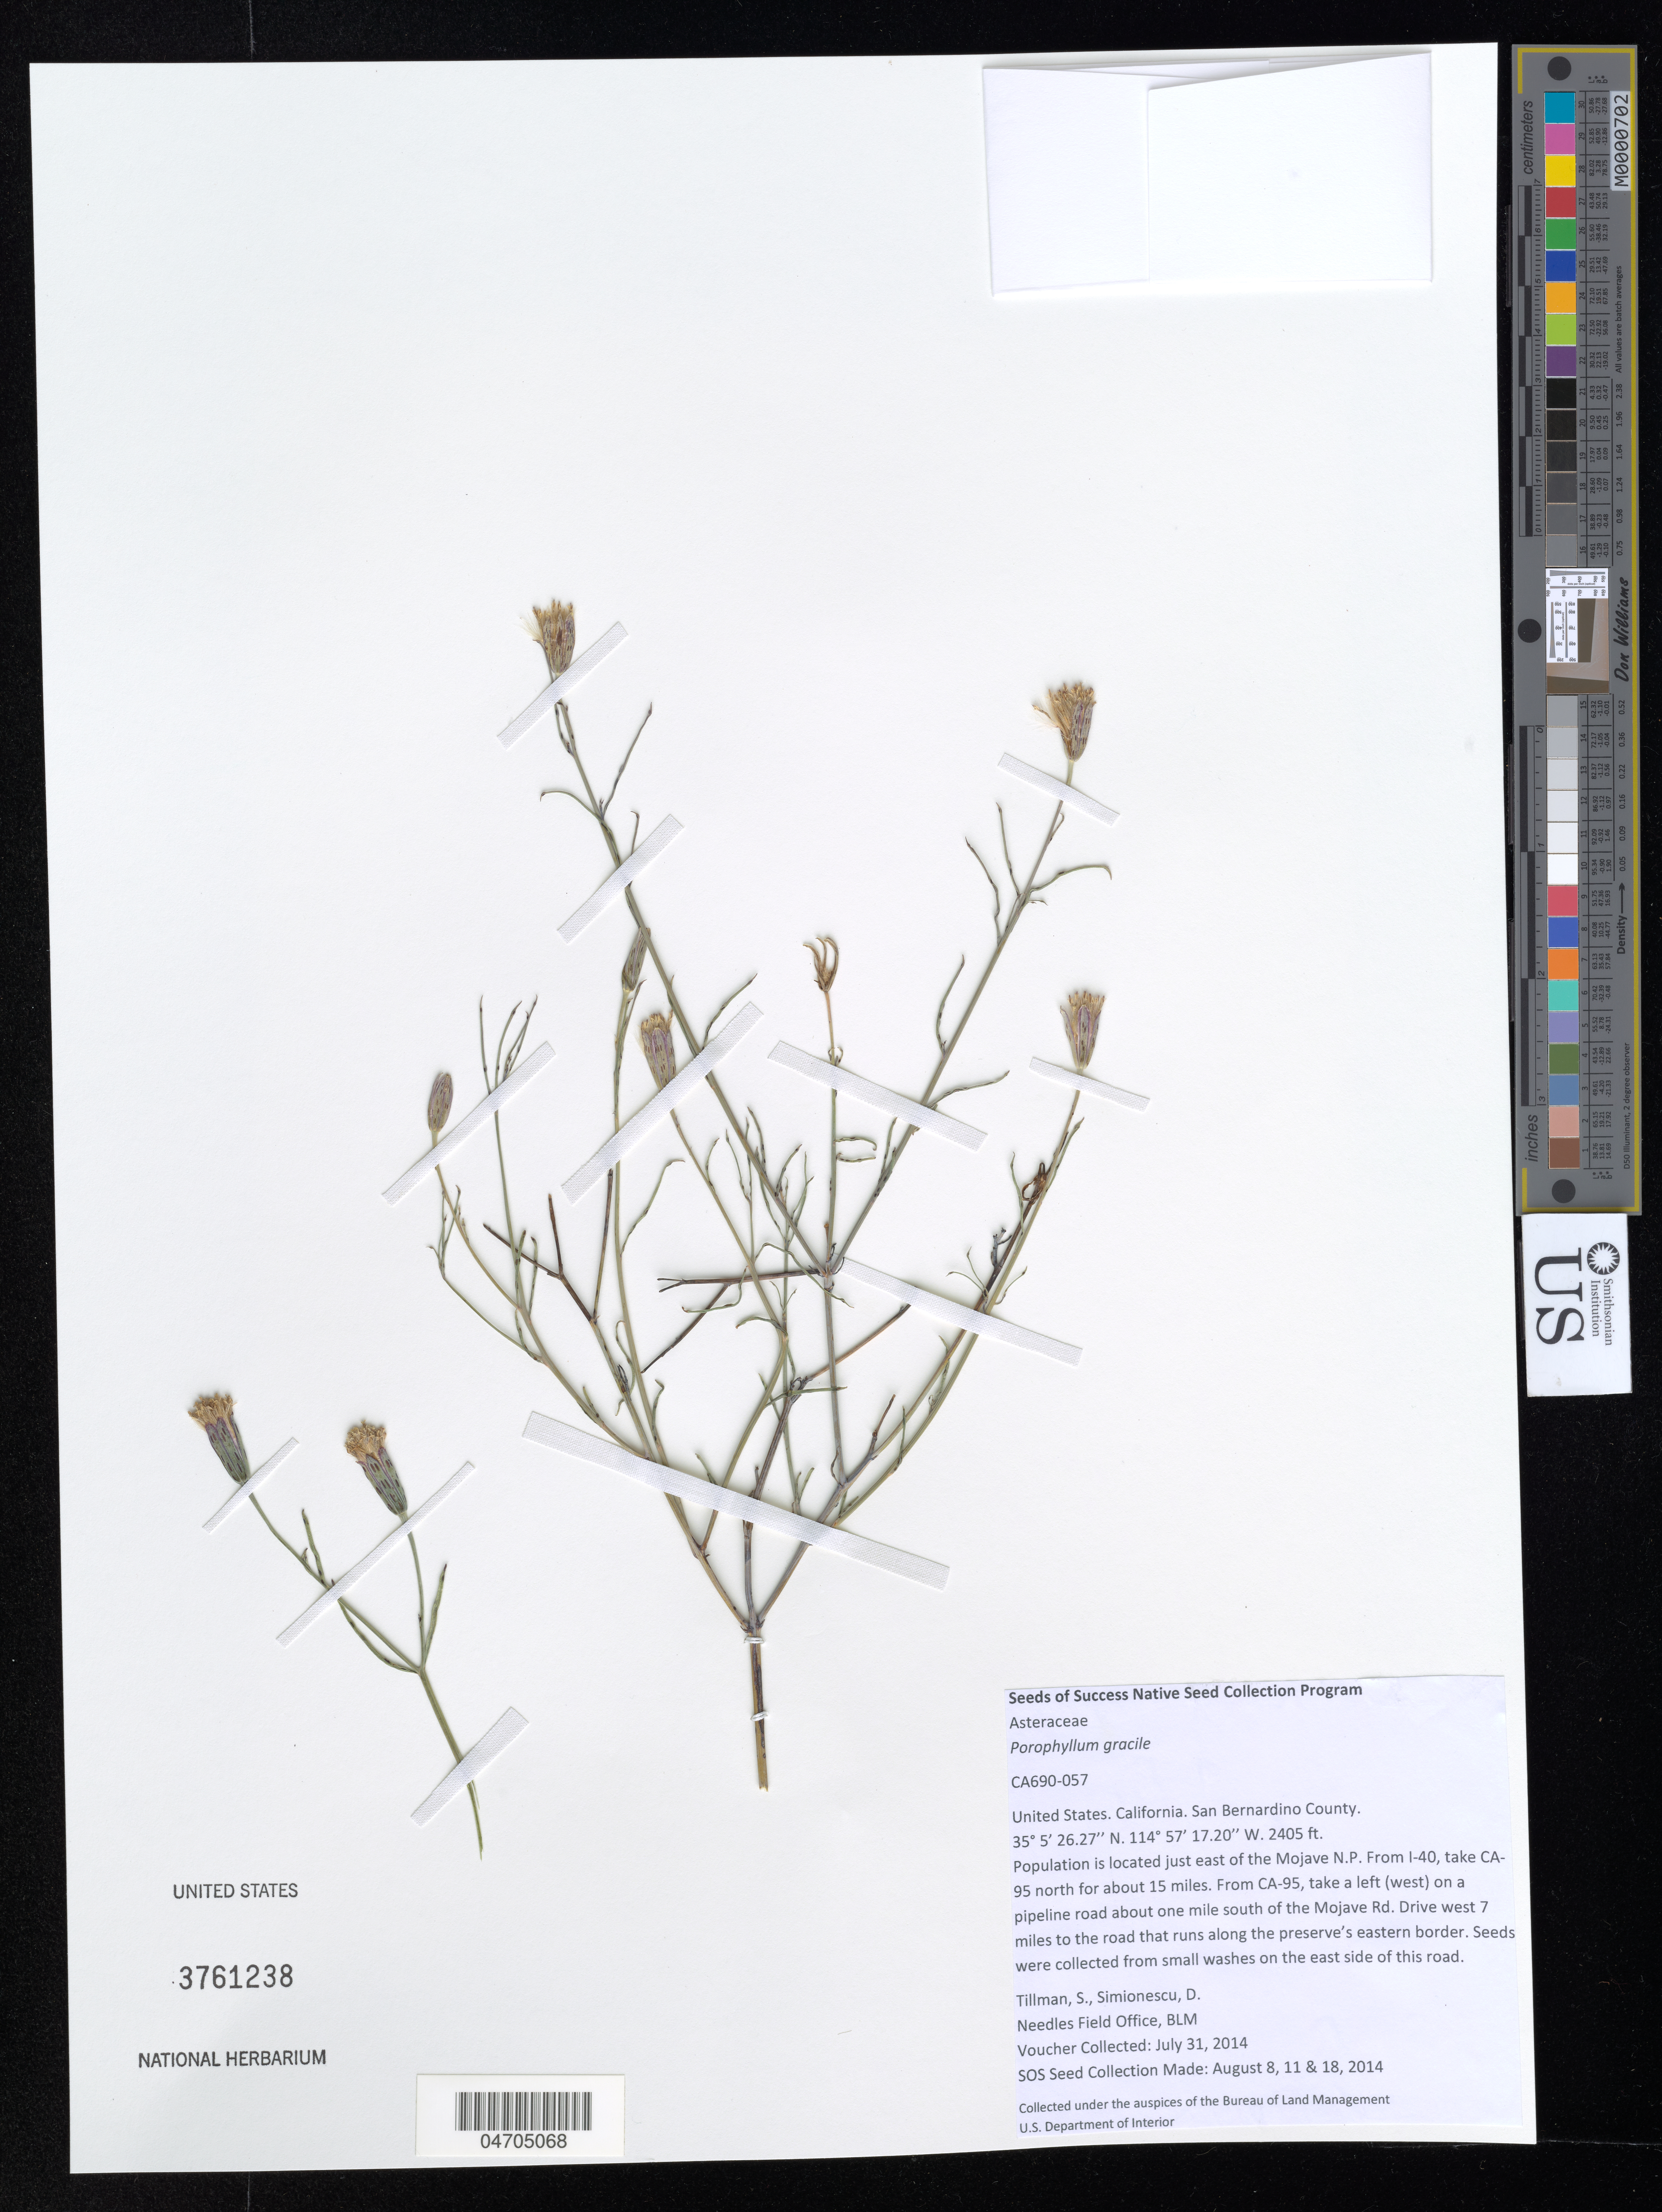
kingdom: Plantae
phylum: Tracheophyta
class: Magnoliopsida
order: Asterales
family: Asteraceae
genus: Porophyllum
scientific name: Porophyllum gracile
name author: Benth.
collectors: S. Tillman & D. Simionescu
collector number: CA690-057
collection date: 2014-07-31/2014-08-18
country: United States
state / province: California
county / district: San Bernardino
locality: San Bernardino County. Population is located just east of the Mojave N. P. From I-40, take CA-95 north for about 15 miles. From CA-95, take a left (west) on a pipeline road about one mile south of the Mojave Rd. Drive west 7 miles to the road that runs along the preserve's eastern border. Seeds were collected from small washes on the east side of this road.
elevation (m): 733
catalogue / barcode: US 3761238